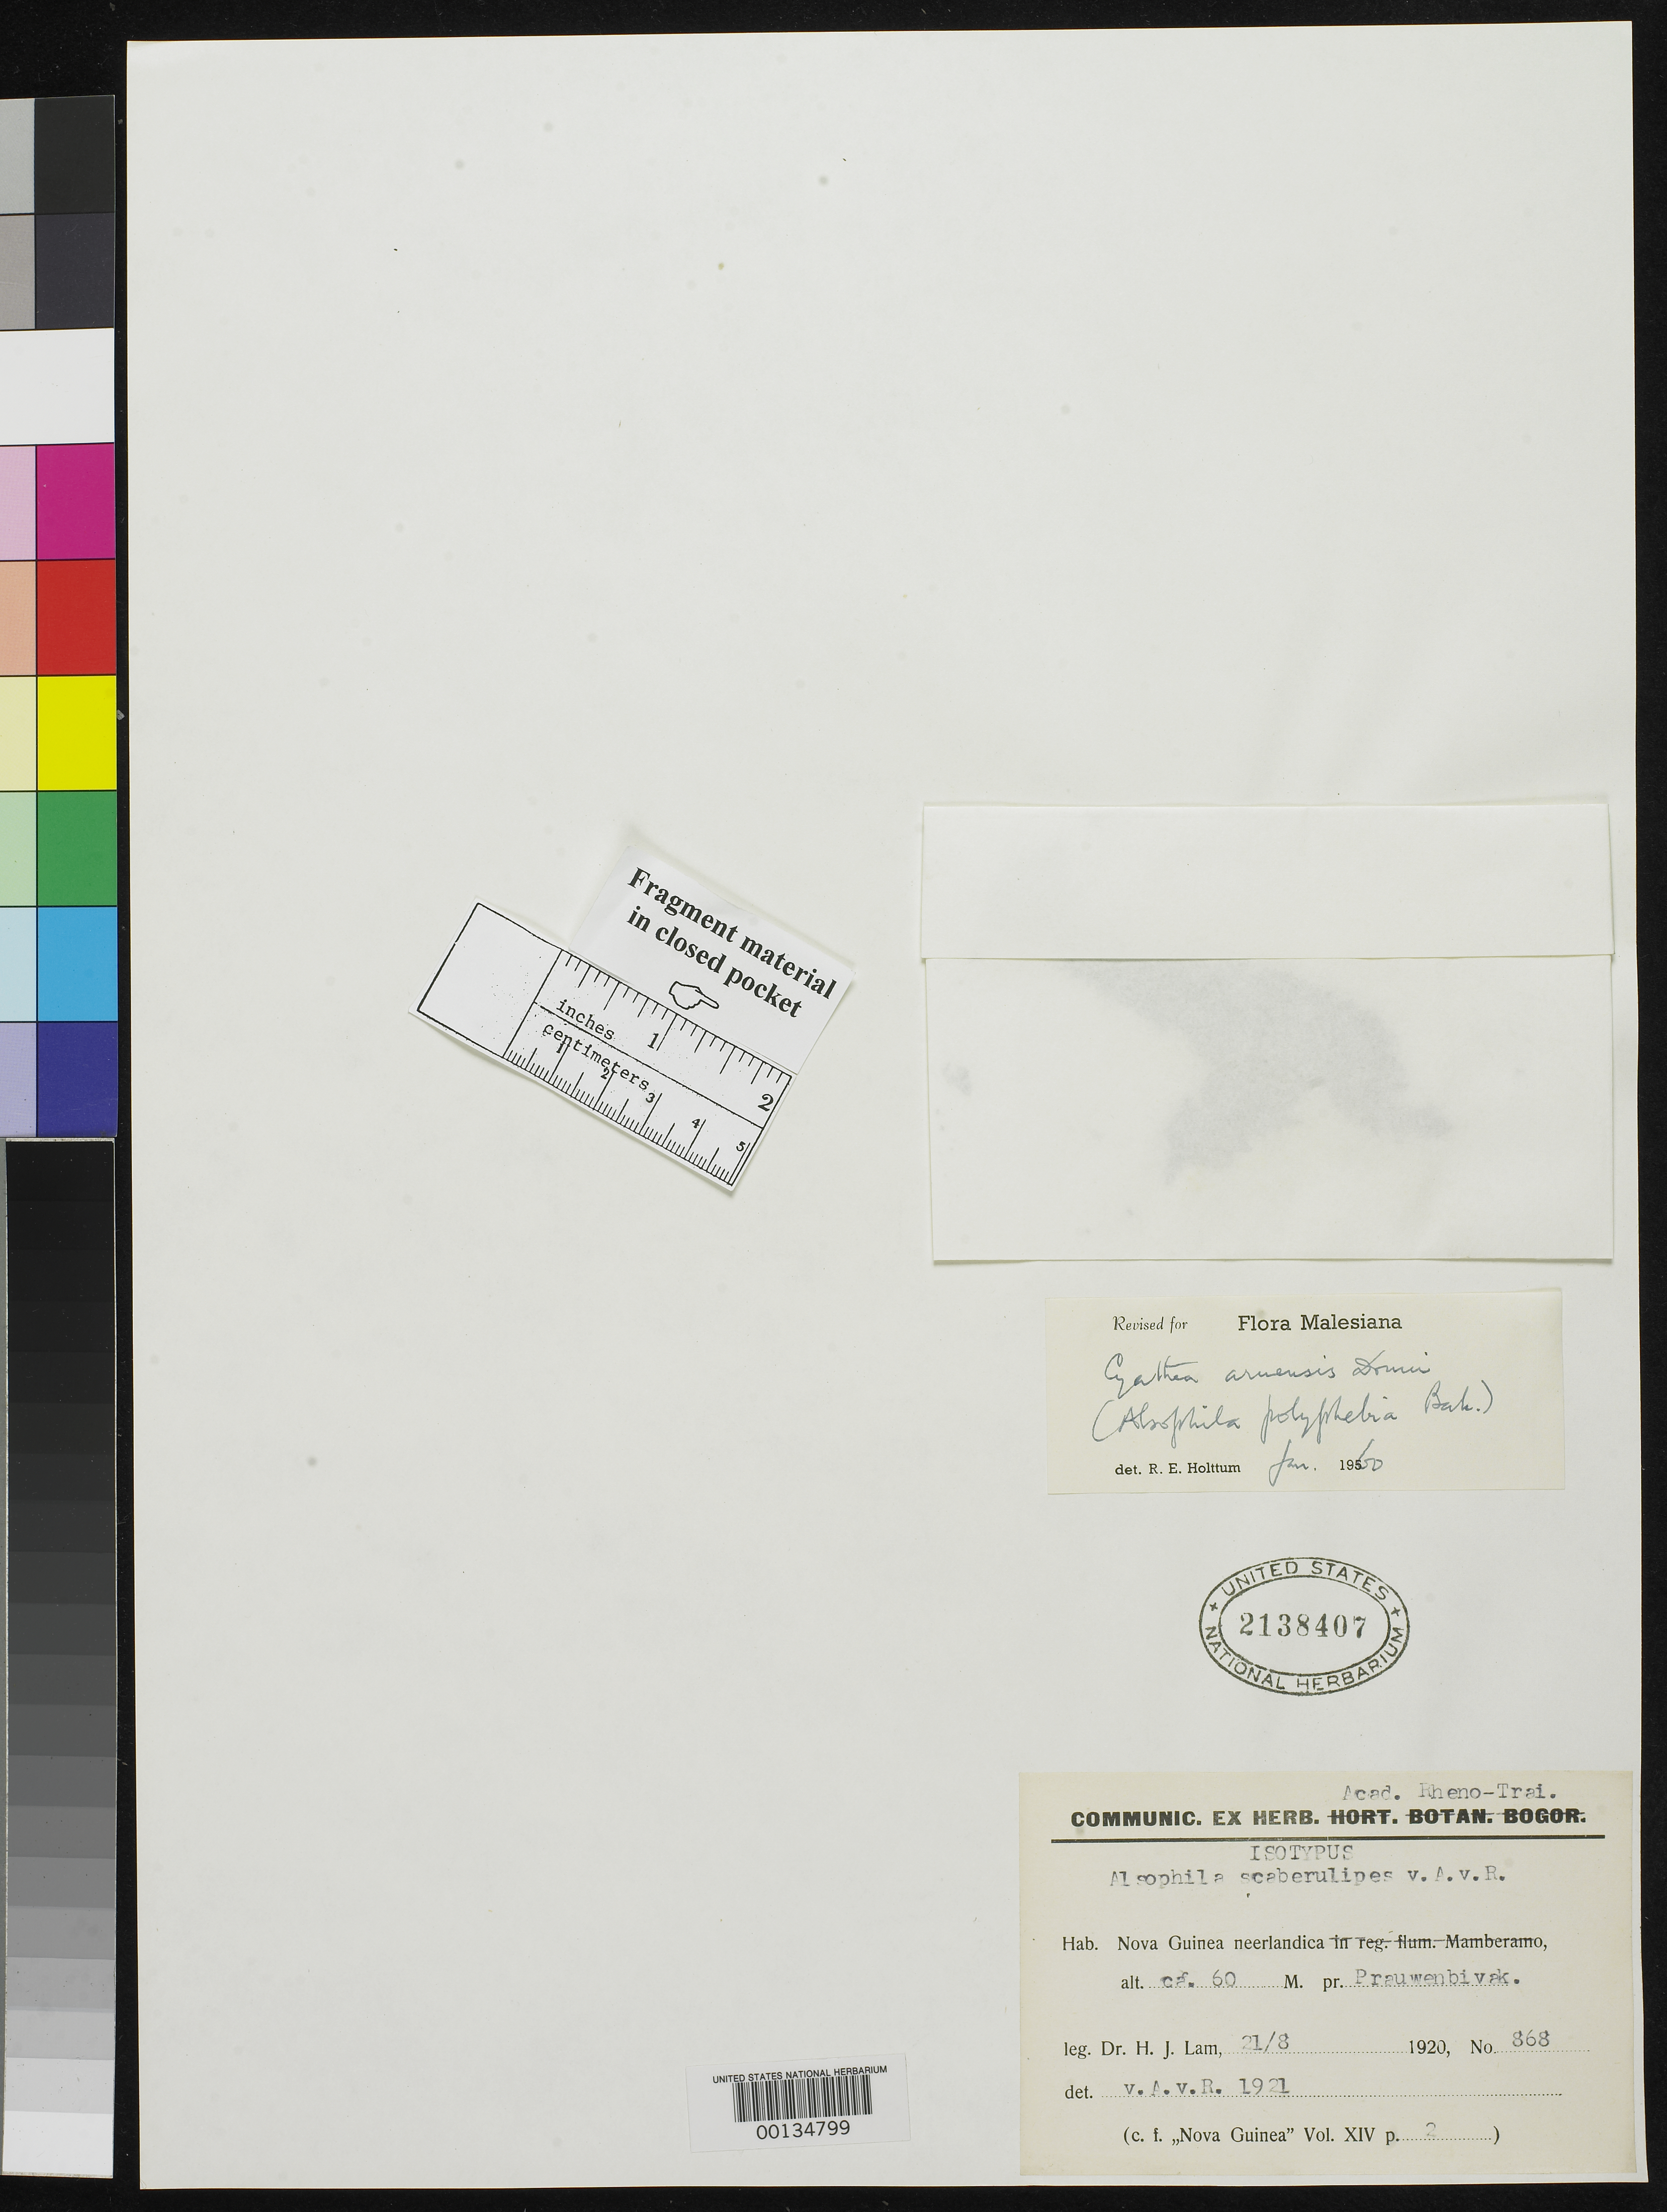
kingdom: Plantae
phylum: Tracheophyta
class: Polypodiopsida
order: Cyatheales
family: Cyatheaceae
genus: Alsophila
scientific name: Alsophila scaberulipes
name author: Alderw.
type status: Isotype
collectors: H. J. Lam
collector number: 868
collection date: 1920-09-21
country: Indonesia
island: New Guinea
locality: Nova Guinea neerlandica, pr. Doormanrivier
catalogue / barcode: US 2138407